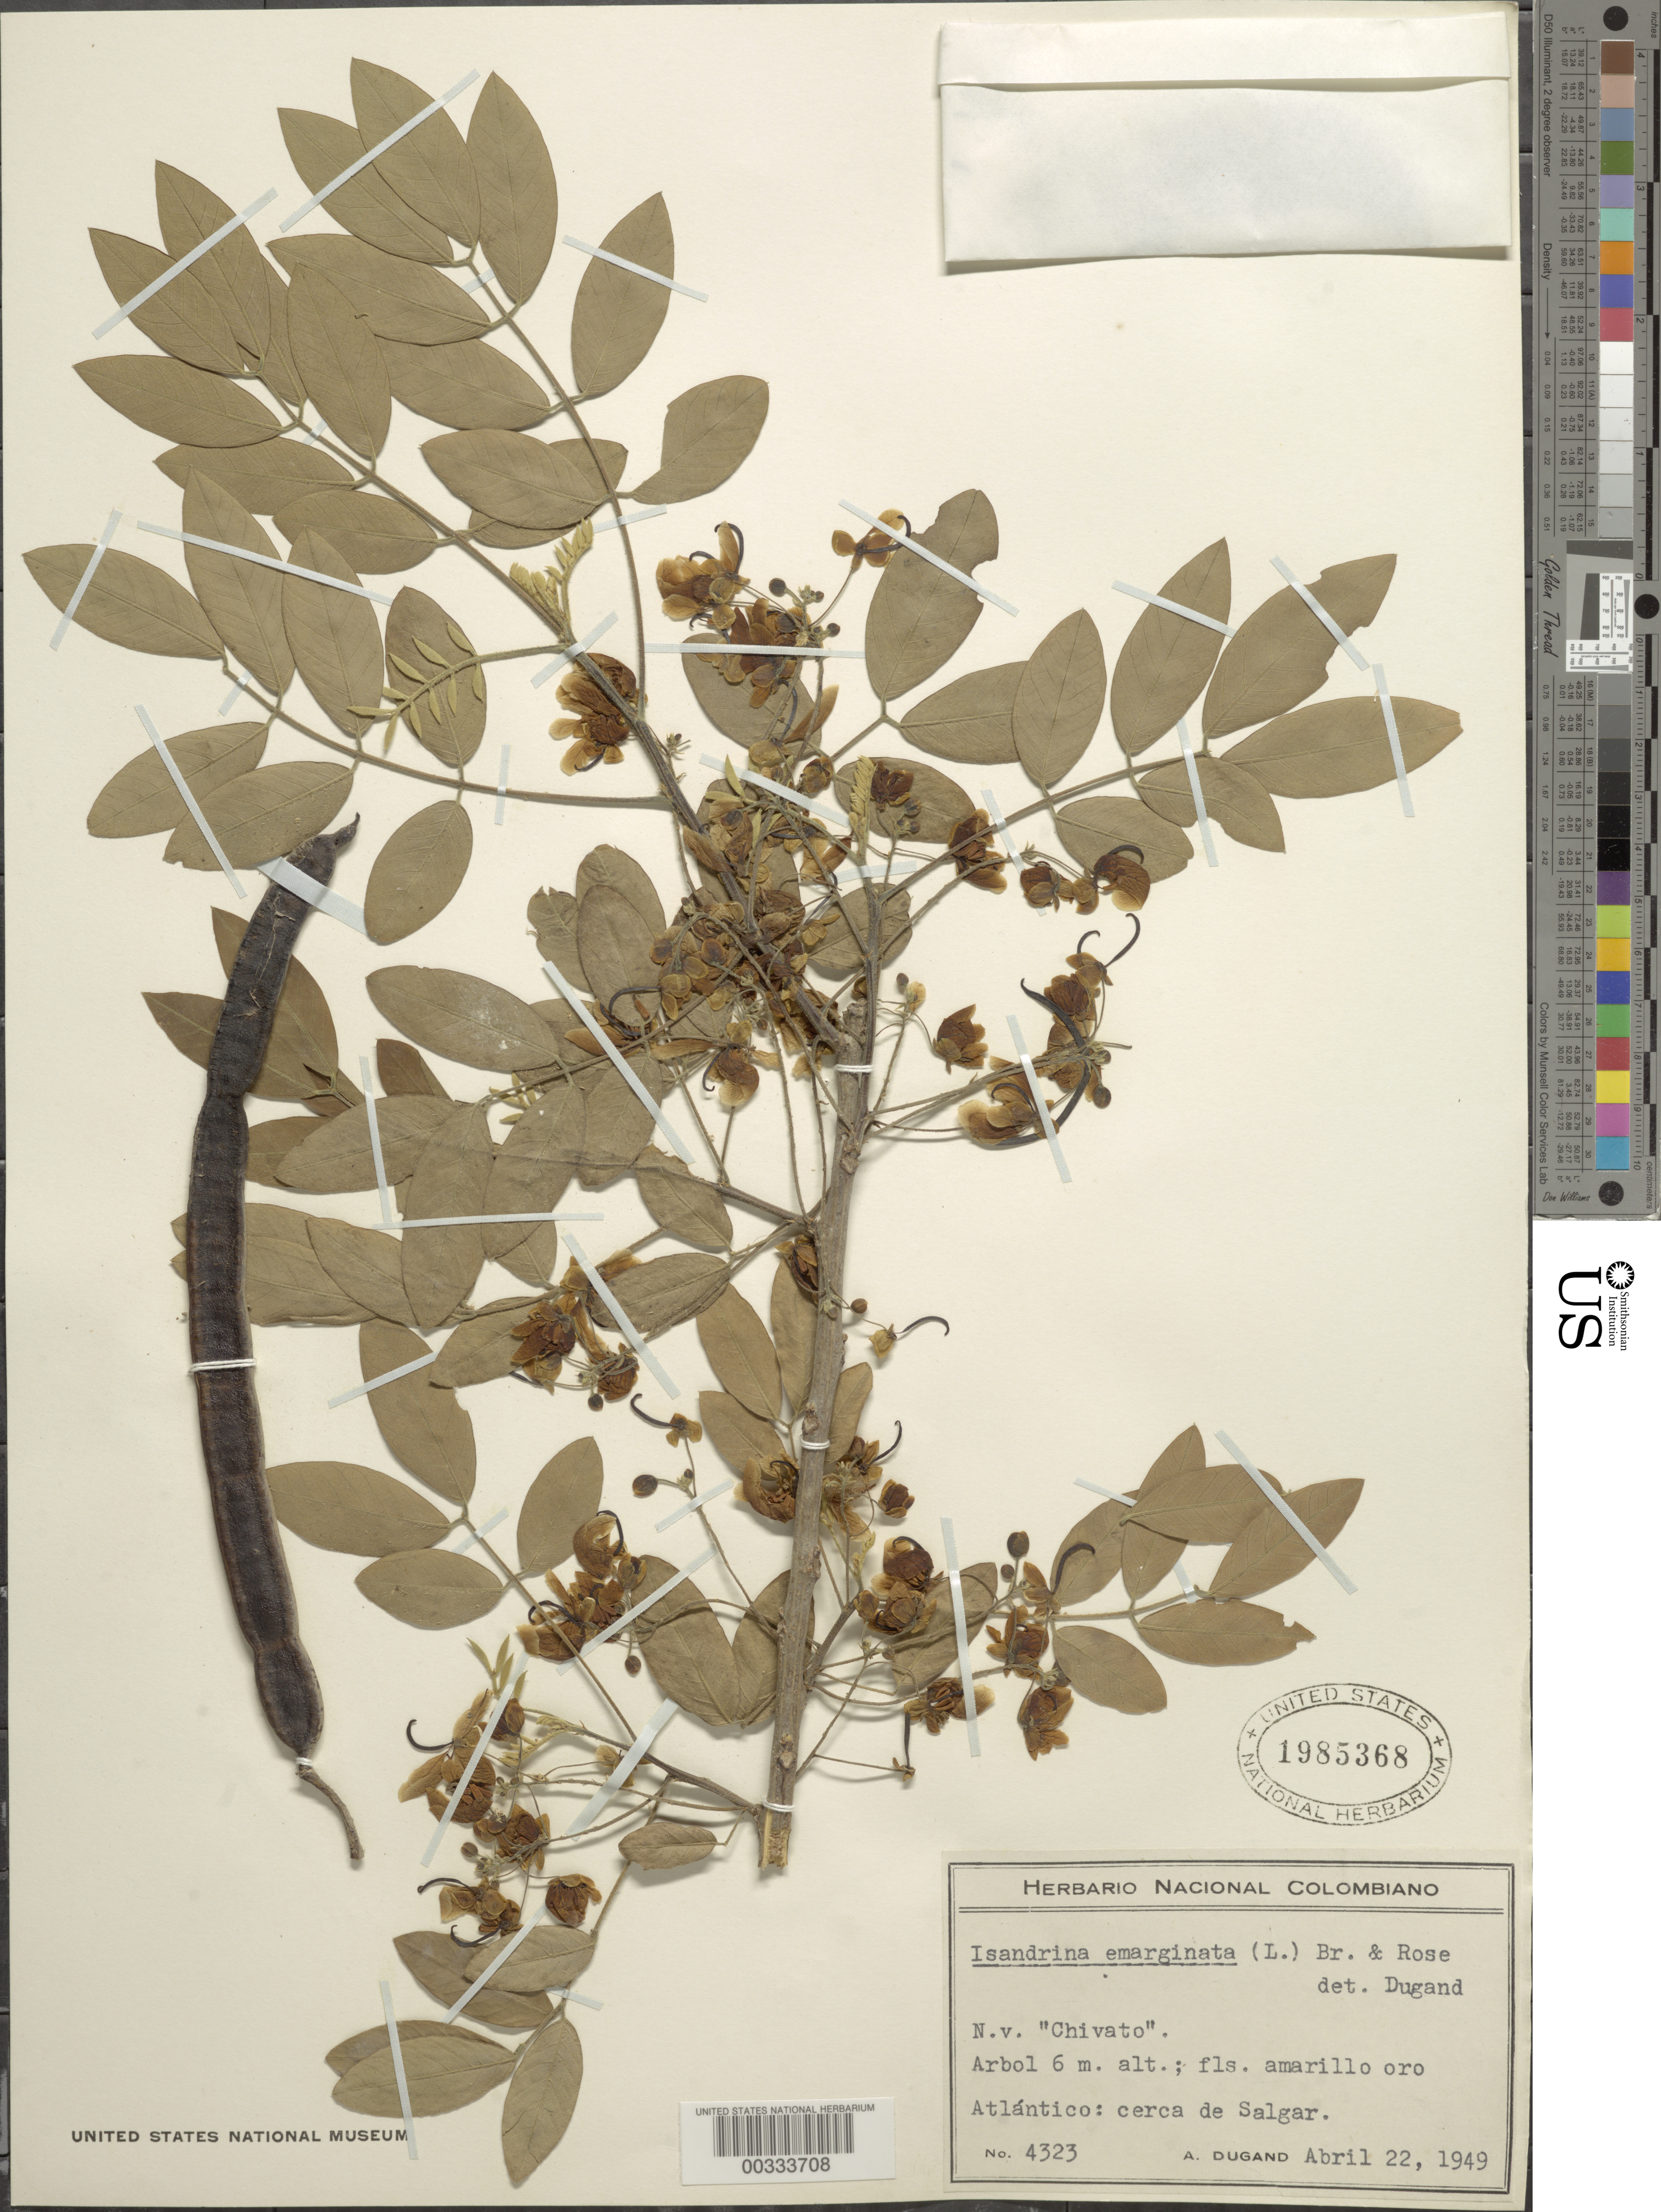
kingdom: Plantae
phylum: Tracheophyta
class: Magnoliopsida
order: Fabales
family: Fabaceae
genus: Senna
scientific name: Senna atomaria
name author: (L.) H.S. Irwin & Barneby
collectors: A. Dugand G.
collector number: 4323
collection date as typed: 22 Apr 1949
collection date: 1949-04-22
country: Colombia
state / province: Atlántico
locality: Around Salgar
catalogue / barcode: US 1985368